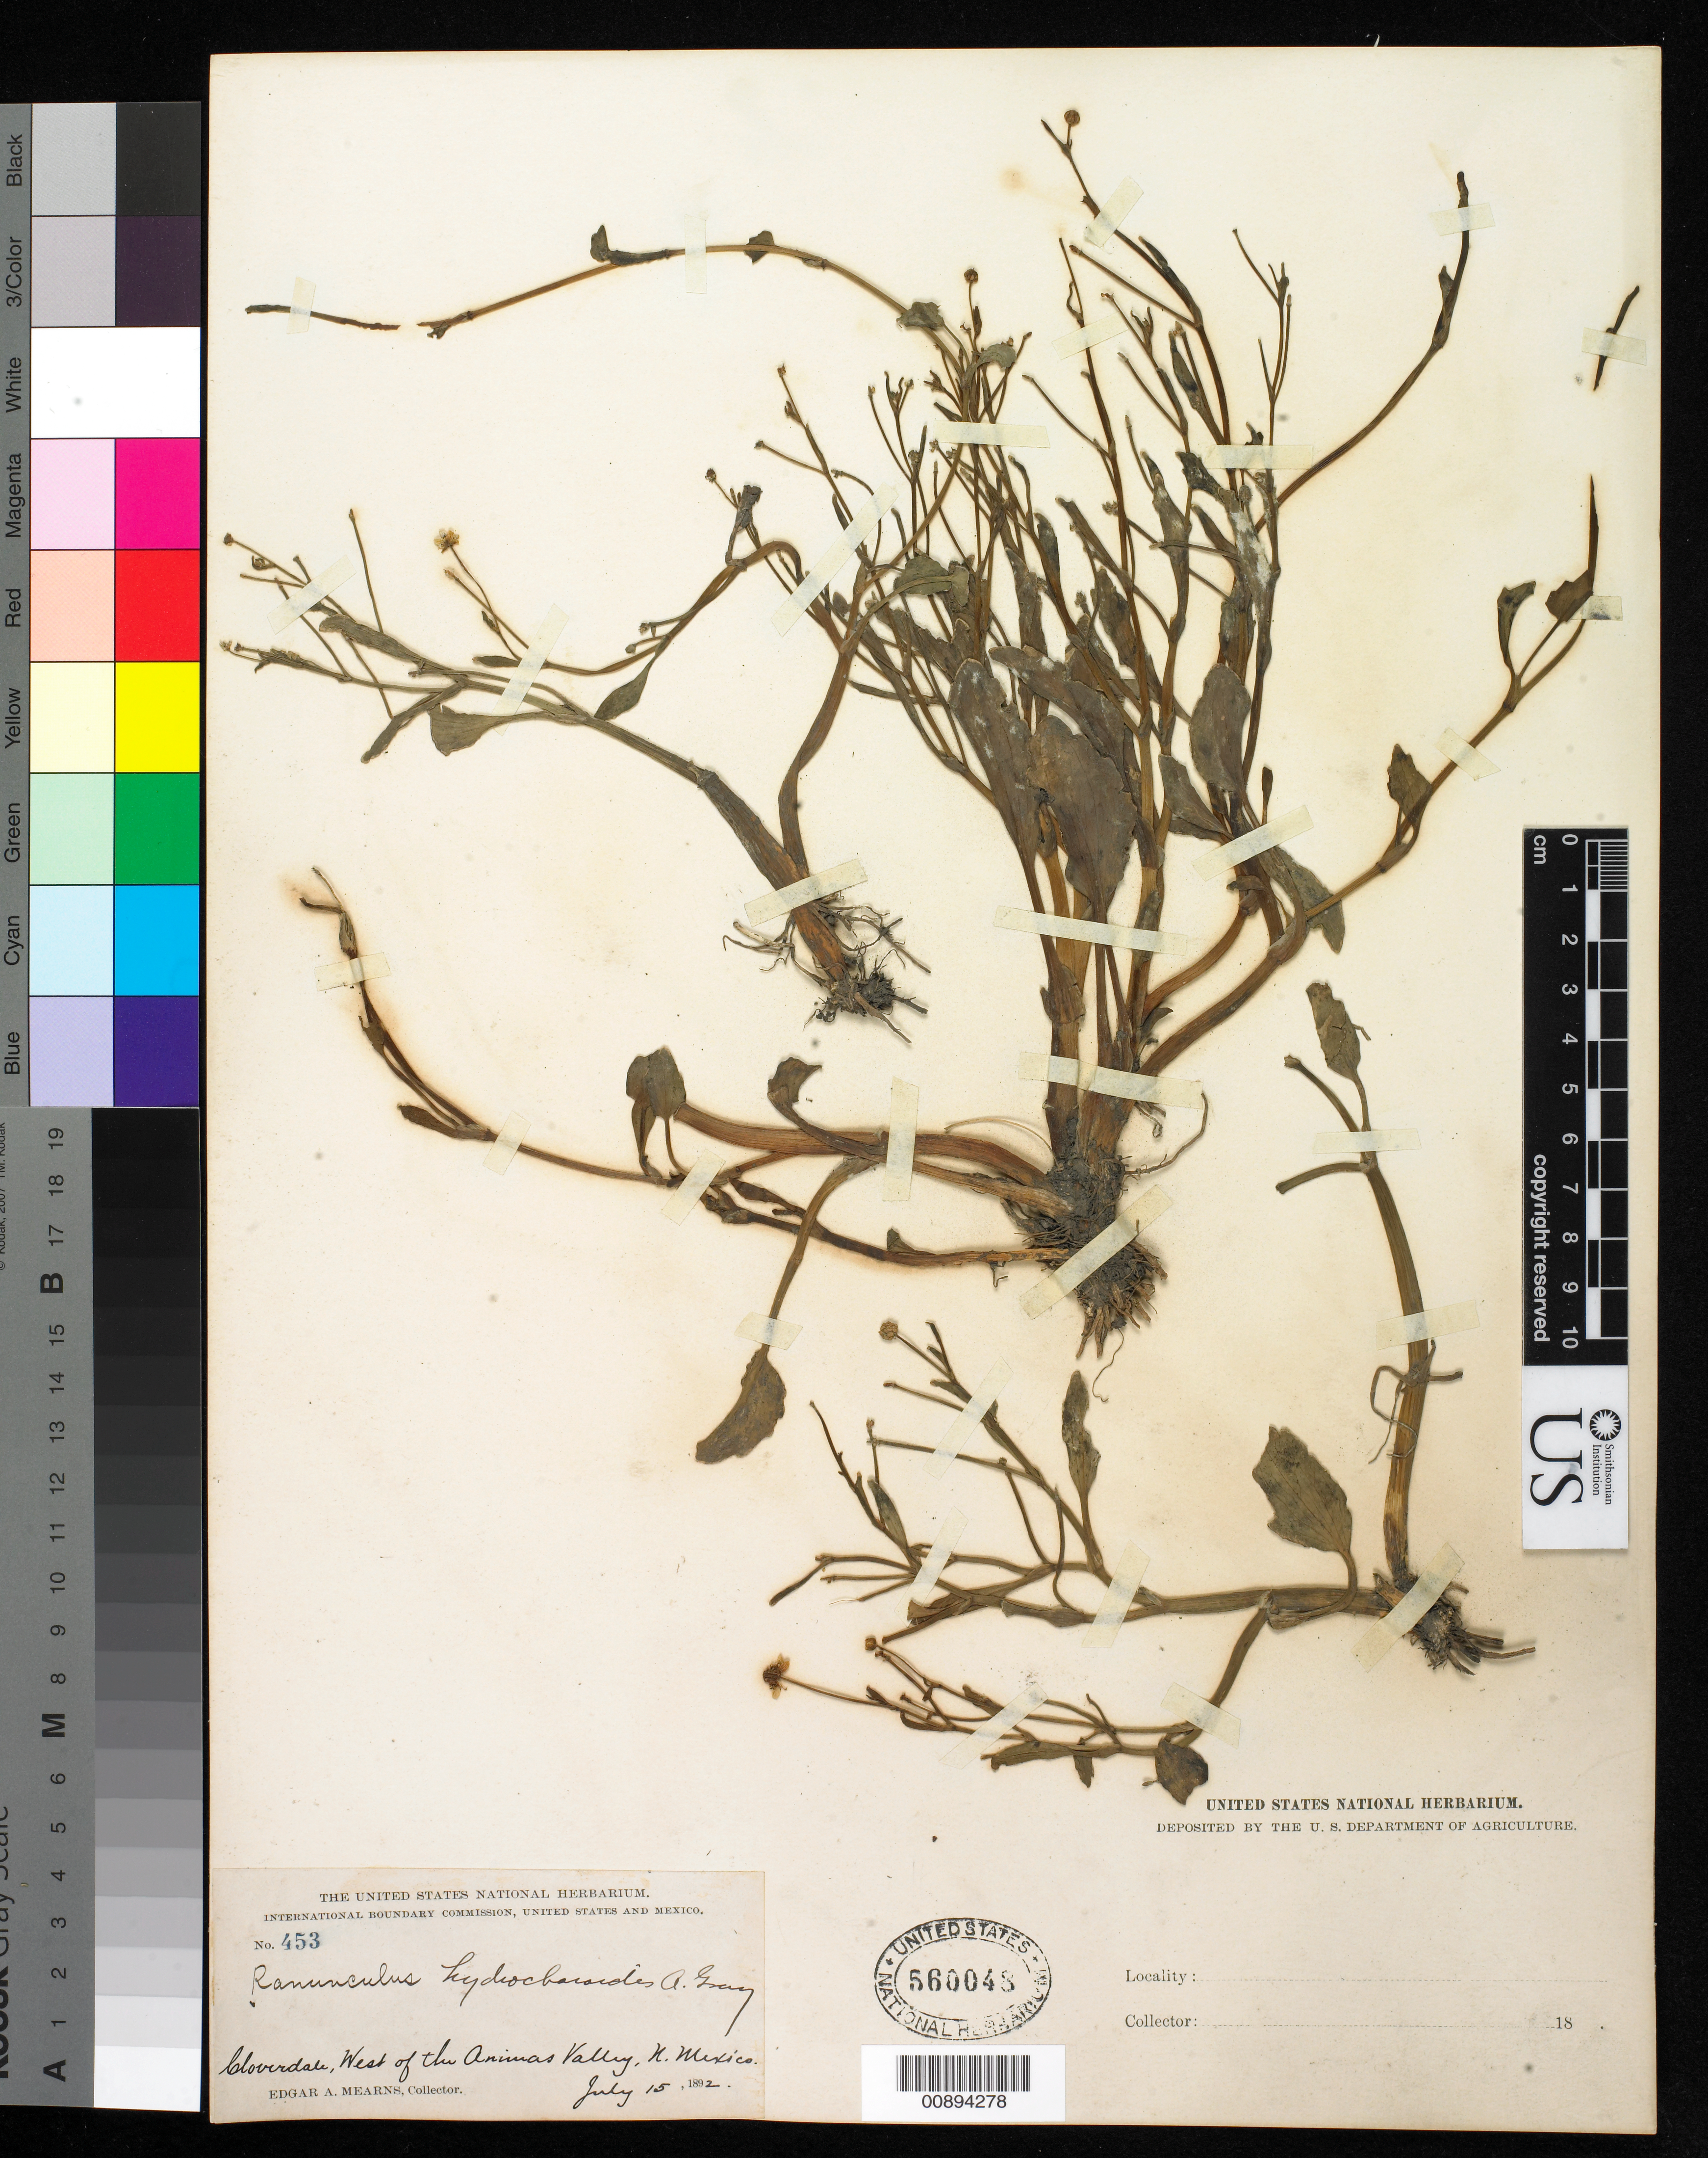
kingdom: Plantae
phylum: Tracheophyta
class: Magnoliopsida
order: Ranunculales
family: Ranunculaceae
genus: Ranunculus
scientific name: Ranunculus hydrocharoides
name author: A. Gray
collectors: E. A. Mearns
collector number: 453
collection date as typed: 15 Jul 1892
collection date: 1892-07-15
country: United States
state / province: New Mexico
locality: Cloverdale, west of the Animas Valley, New Mexico.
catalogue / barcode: US 560048